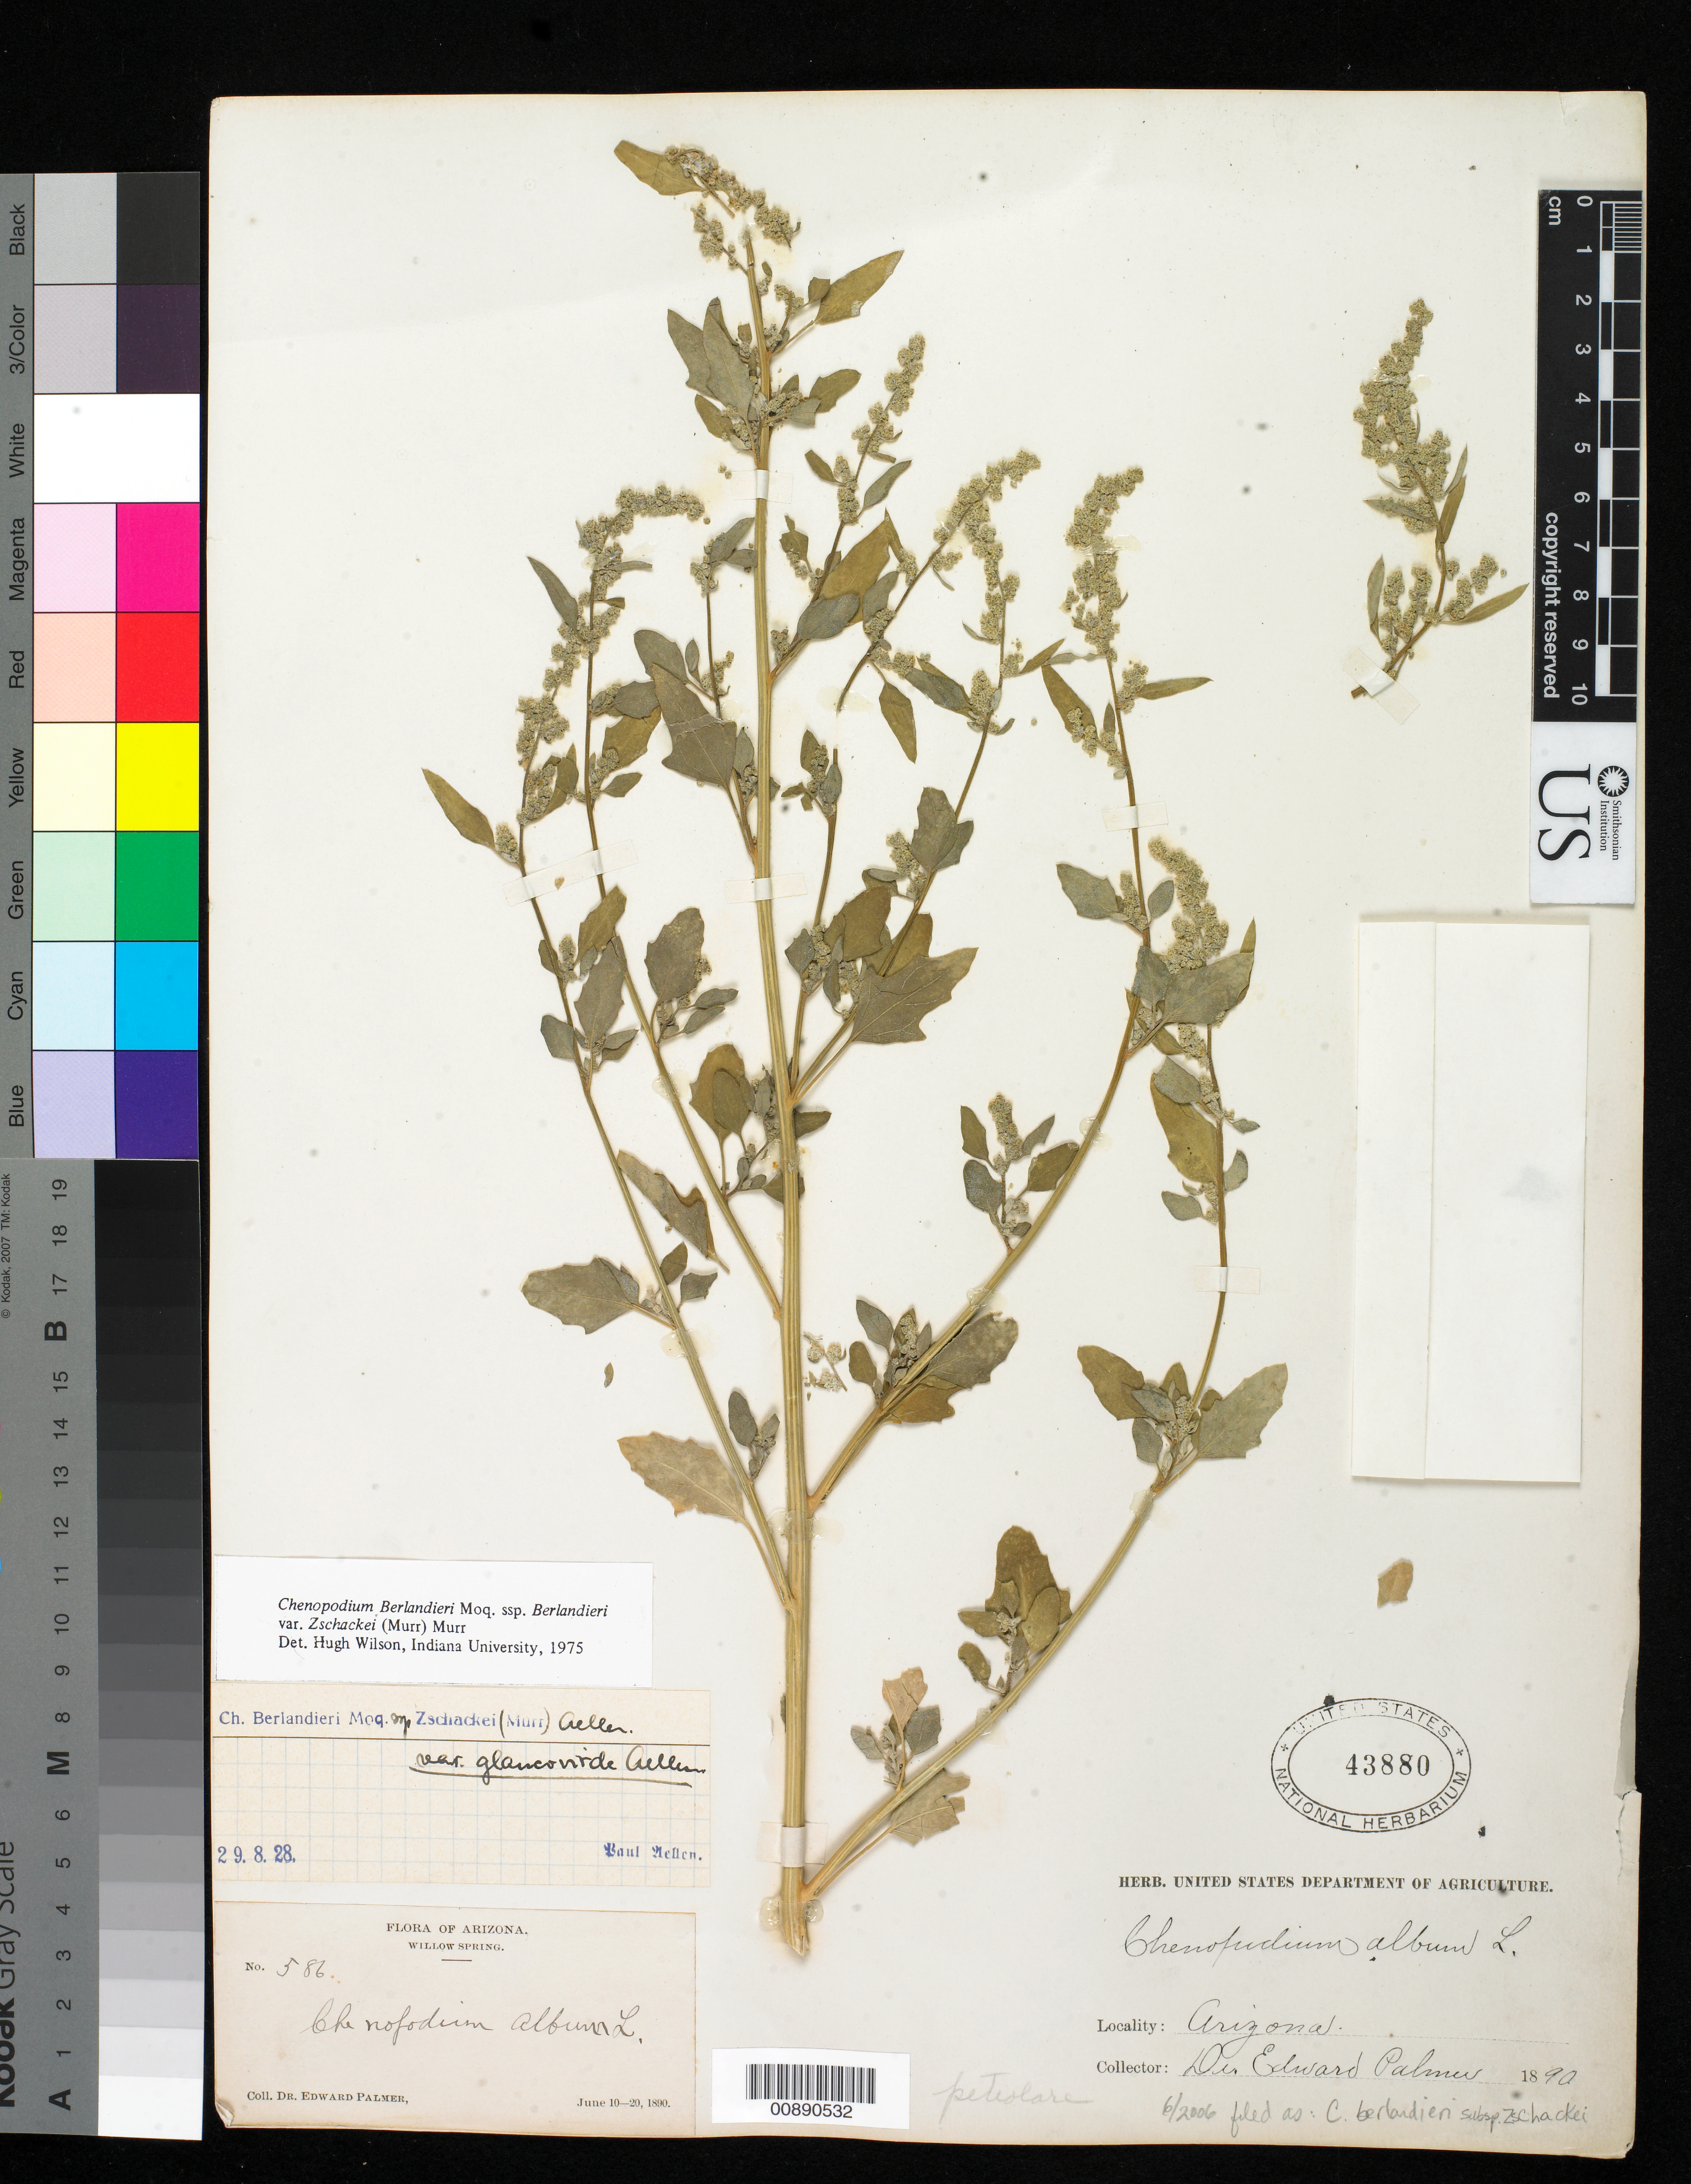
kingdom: Plantae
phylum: Tracheophyta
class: Magnoliopsida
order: Caryophyllales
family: Amaranthaceae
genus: Chenopodium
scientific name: Chenopodium berlandieri subsp. zschackei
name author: (Murr) A. Zobel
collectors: E. Palmer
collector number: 586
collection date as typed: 10 Jun 1890 to 20 Jun 1890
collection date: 1890-06-10/1890-06-20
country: United States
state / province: Arizona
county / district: Coconino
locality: Willow Spring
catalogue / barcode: US 43880